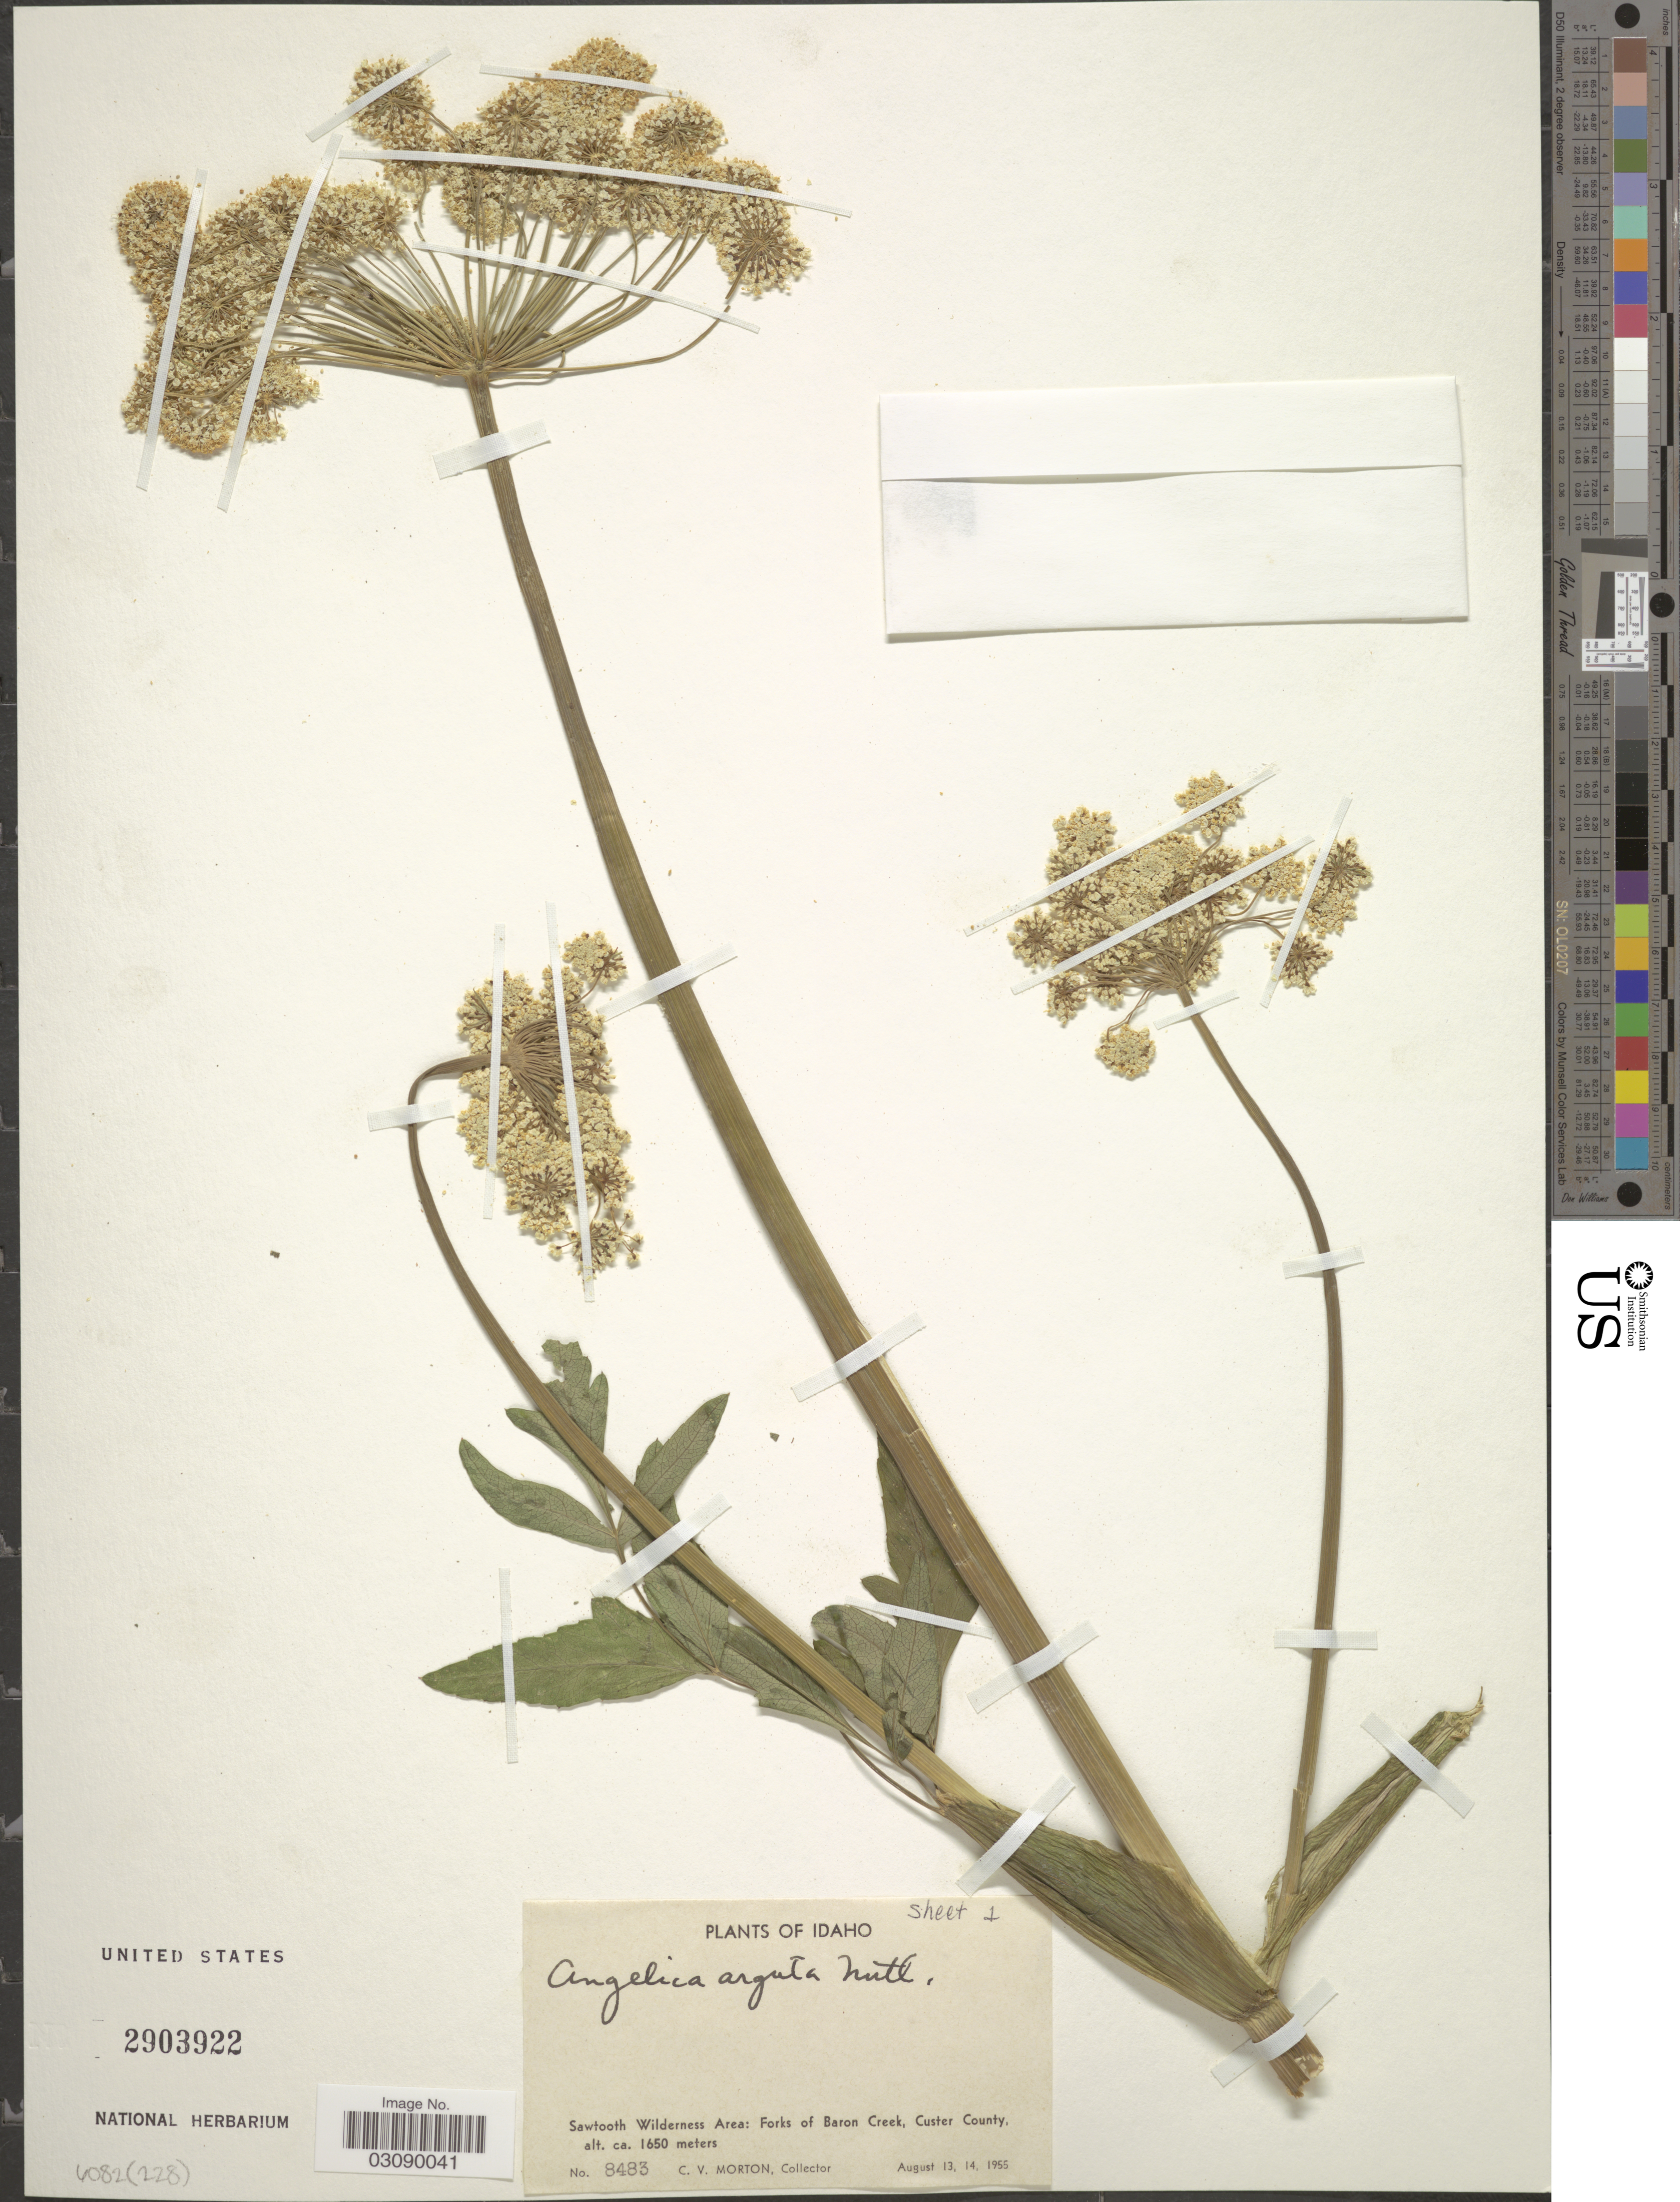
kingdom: Plantae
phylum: Tracheophyta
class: Magnoliopsida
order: Apiales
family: Apiaceae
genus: Angelica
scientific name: Angelica arguta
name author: Nutt.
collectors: C. V. Morton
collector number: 8483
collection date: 1955-08-13/1955-08-14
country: United States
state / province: Idaho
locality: Sawtooth Wilderness Area: Forks of Baron Creek, Custer County.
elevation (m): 1650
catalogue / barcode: US 2903922